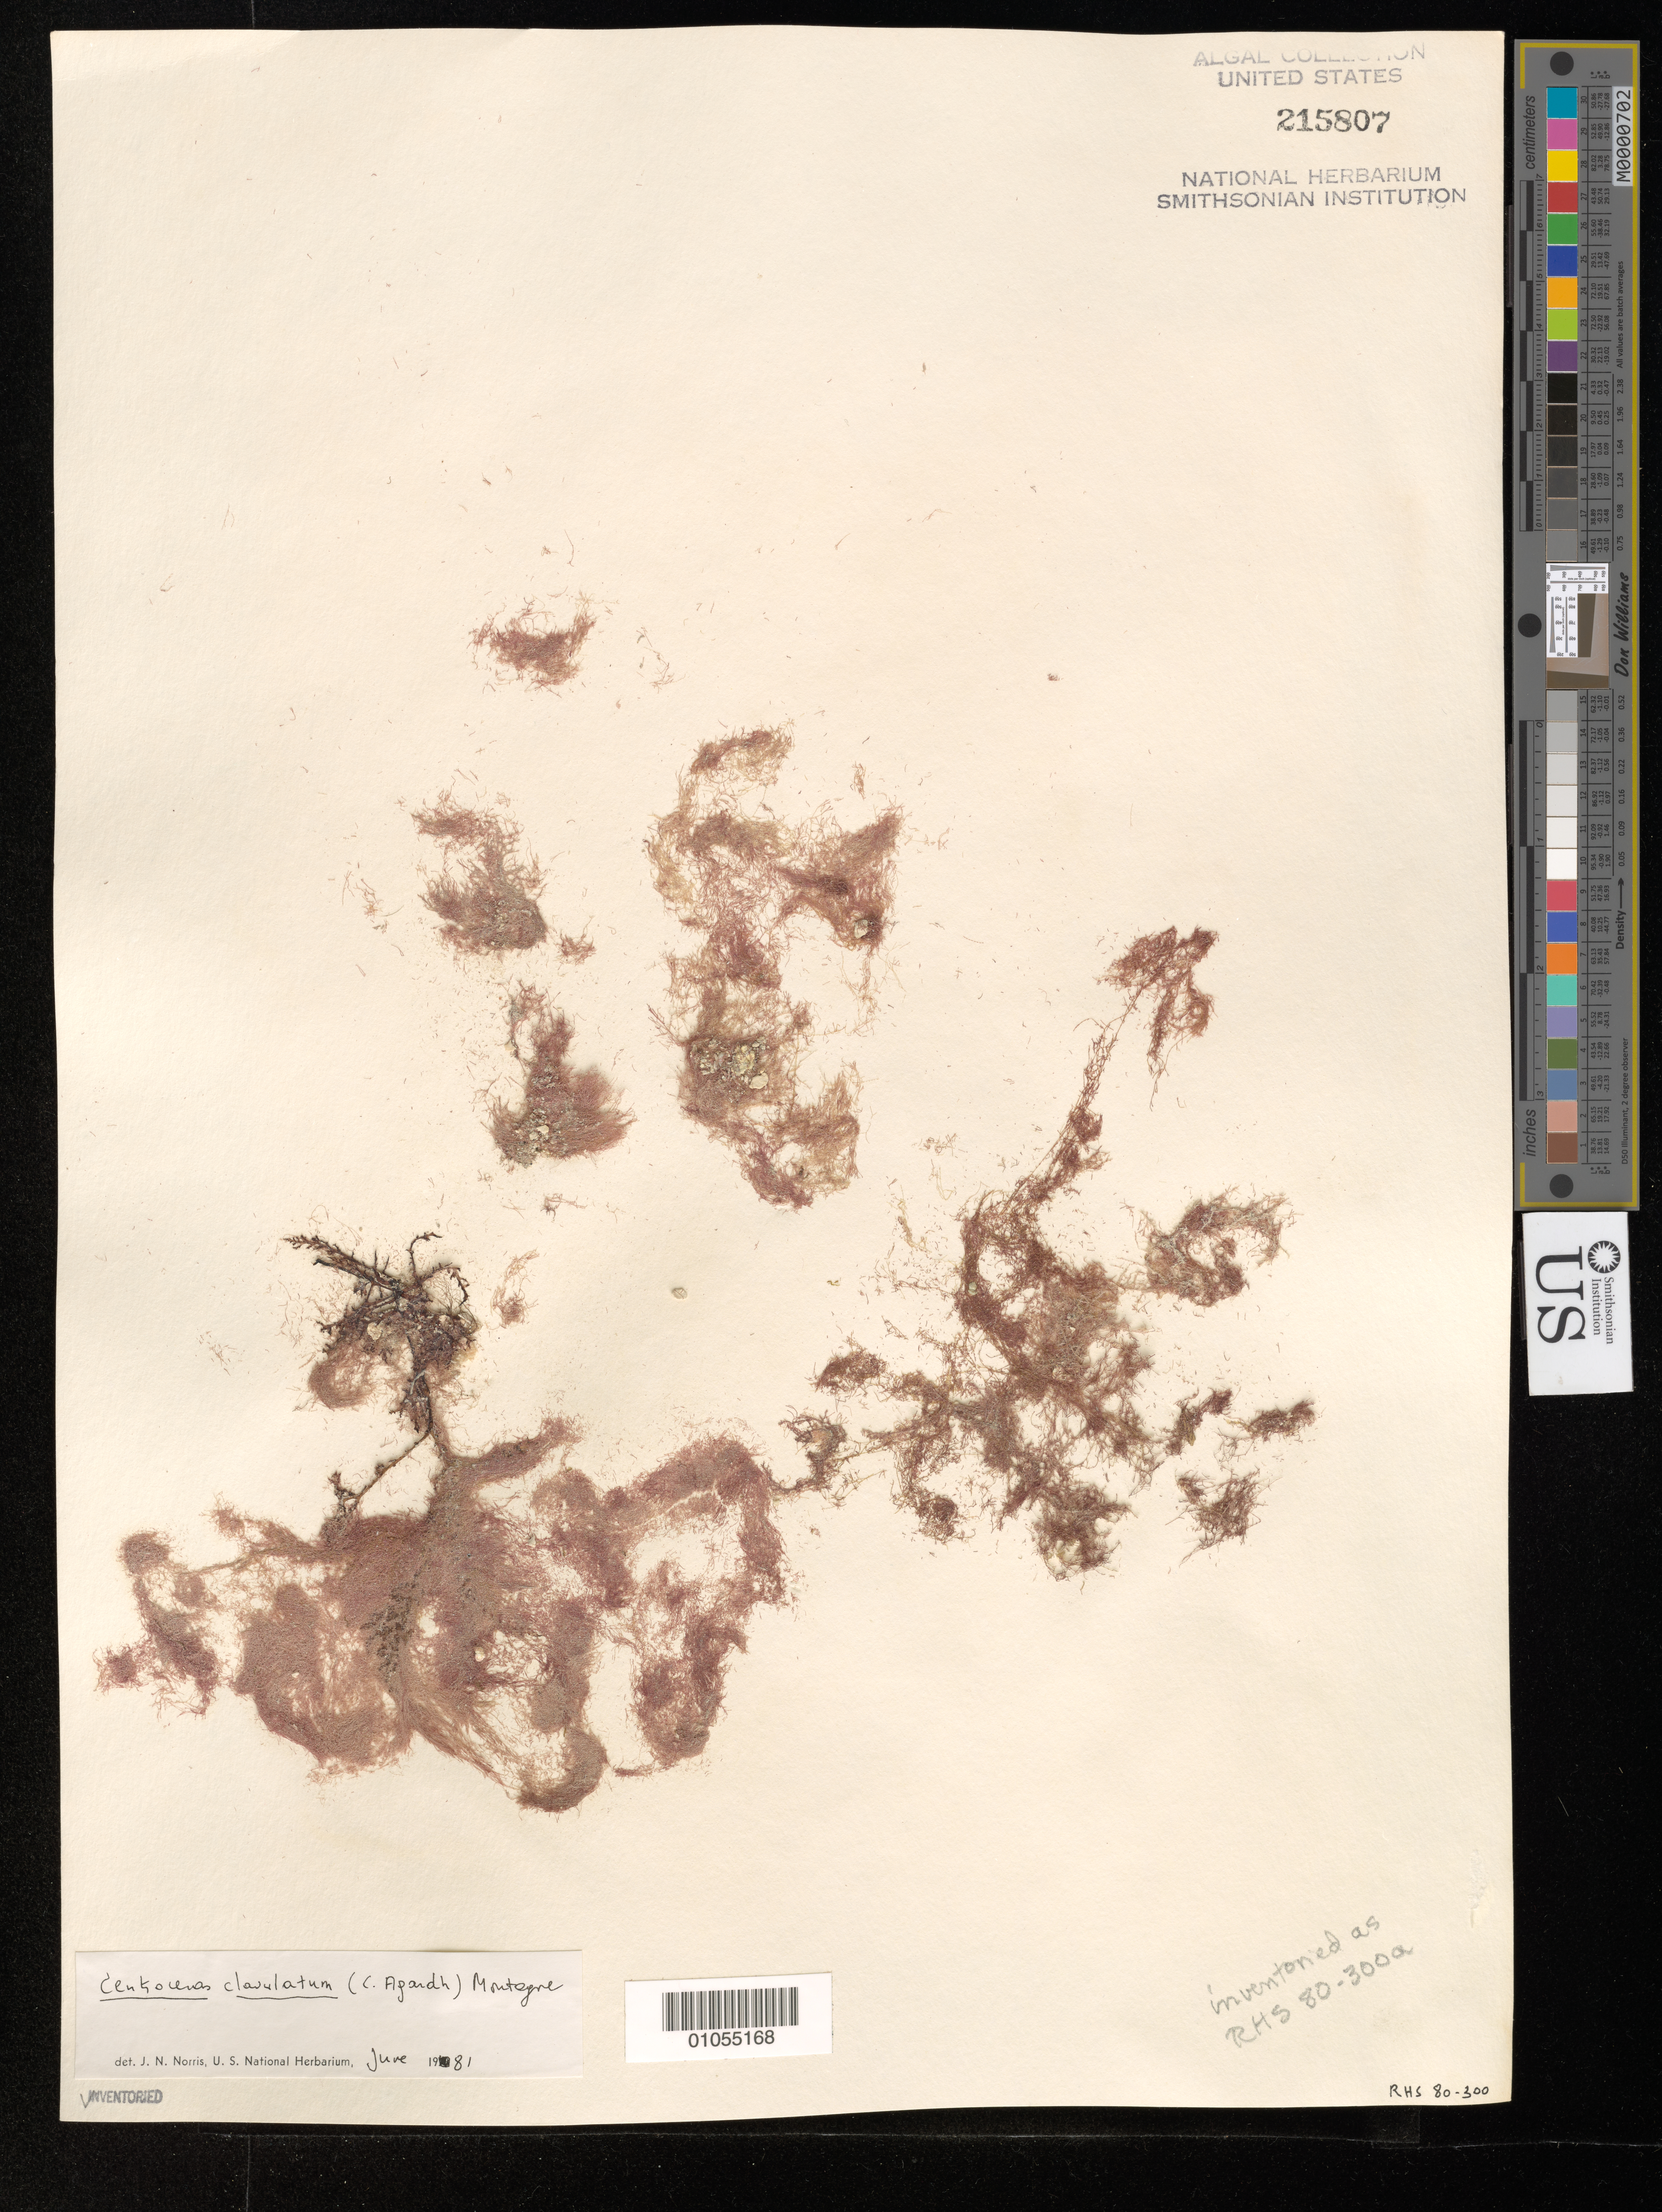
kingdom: Plantae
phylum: Rhodophyta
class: Florideophyceae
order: Ceramiales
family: Ceramiaceae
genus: Centroceras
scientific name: Centroceras clavulatum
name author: (C. Agardh) Mont.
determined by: Norris, James N.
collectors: R. H. Sims & et al.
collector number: RHS 80-300A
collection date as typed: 26 Apr 1980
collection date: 1980-04-26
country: Belize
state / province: Stann Creek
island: South Water Cay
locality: Northwest side of South Water Cay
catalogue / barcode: US 215807